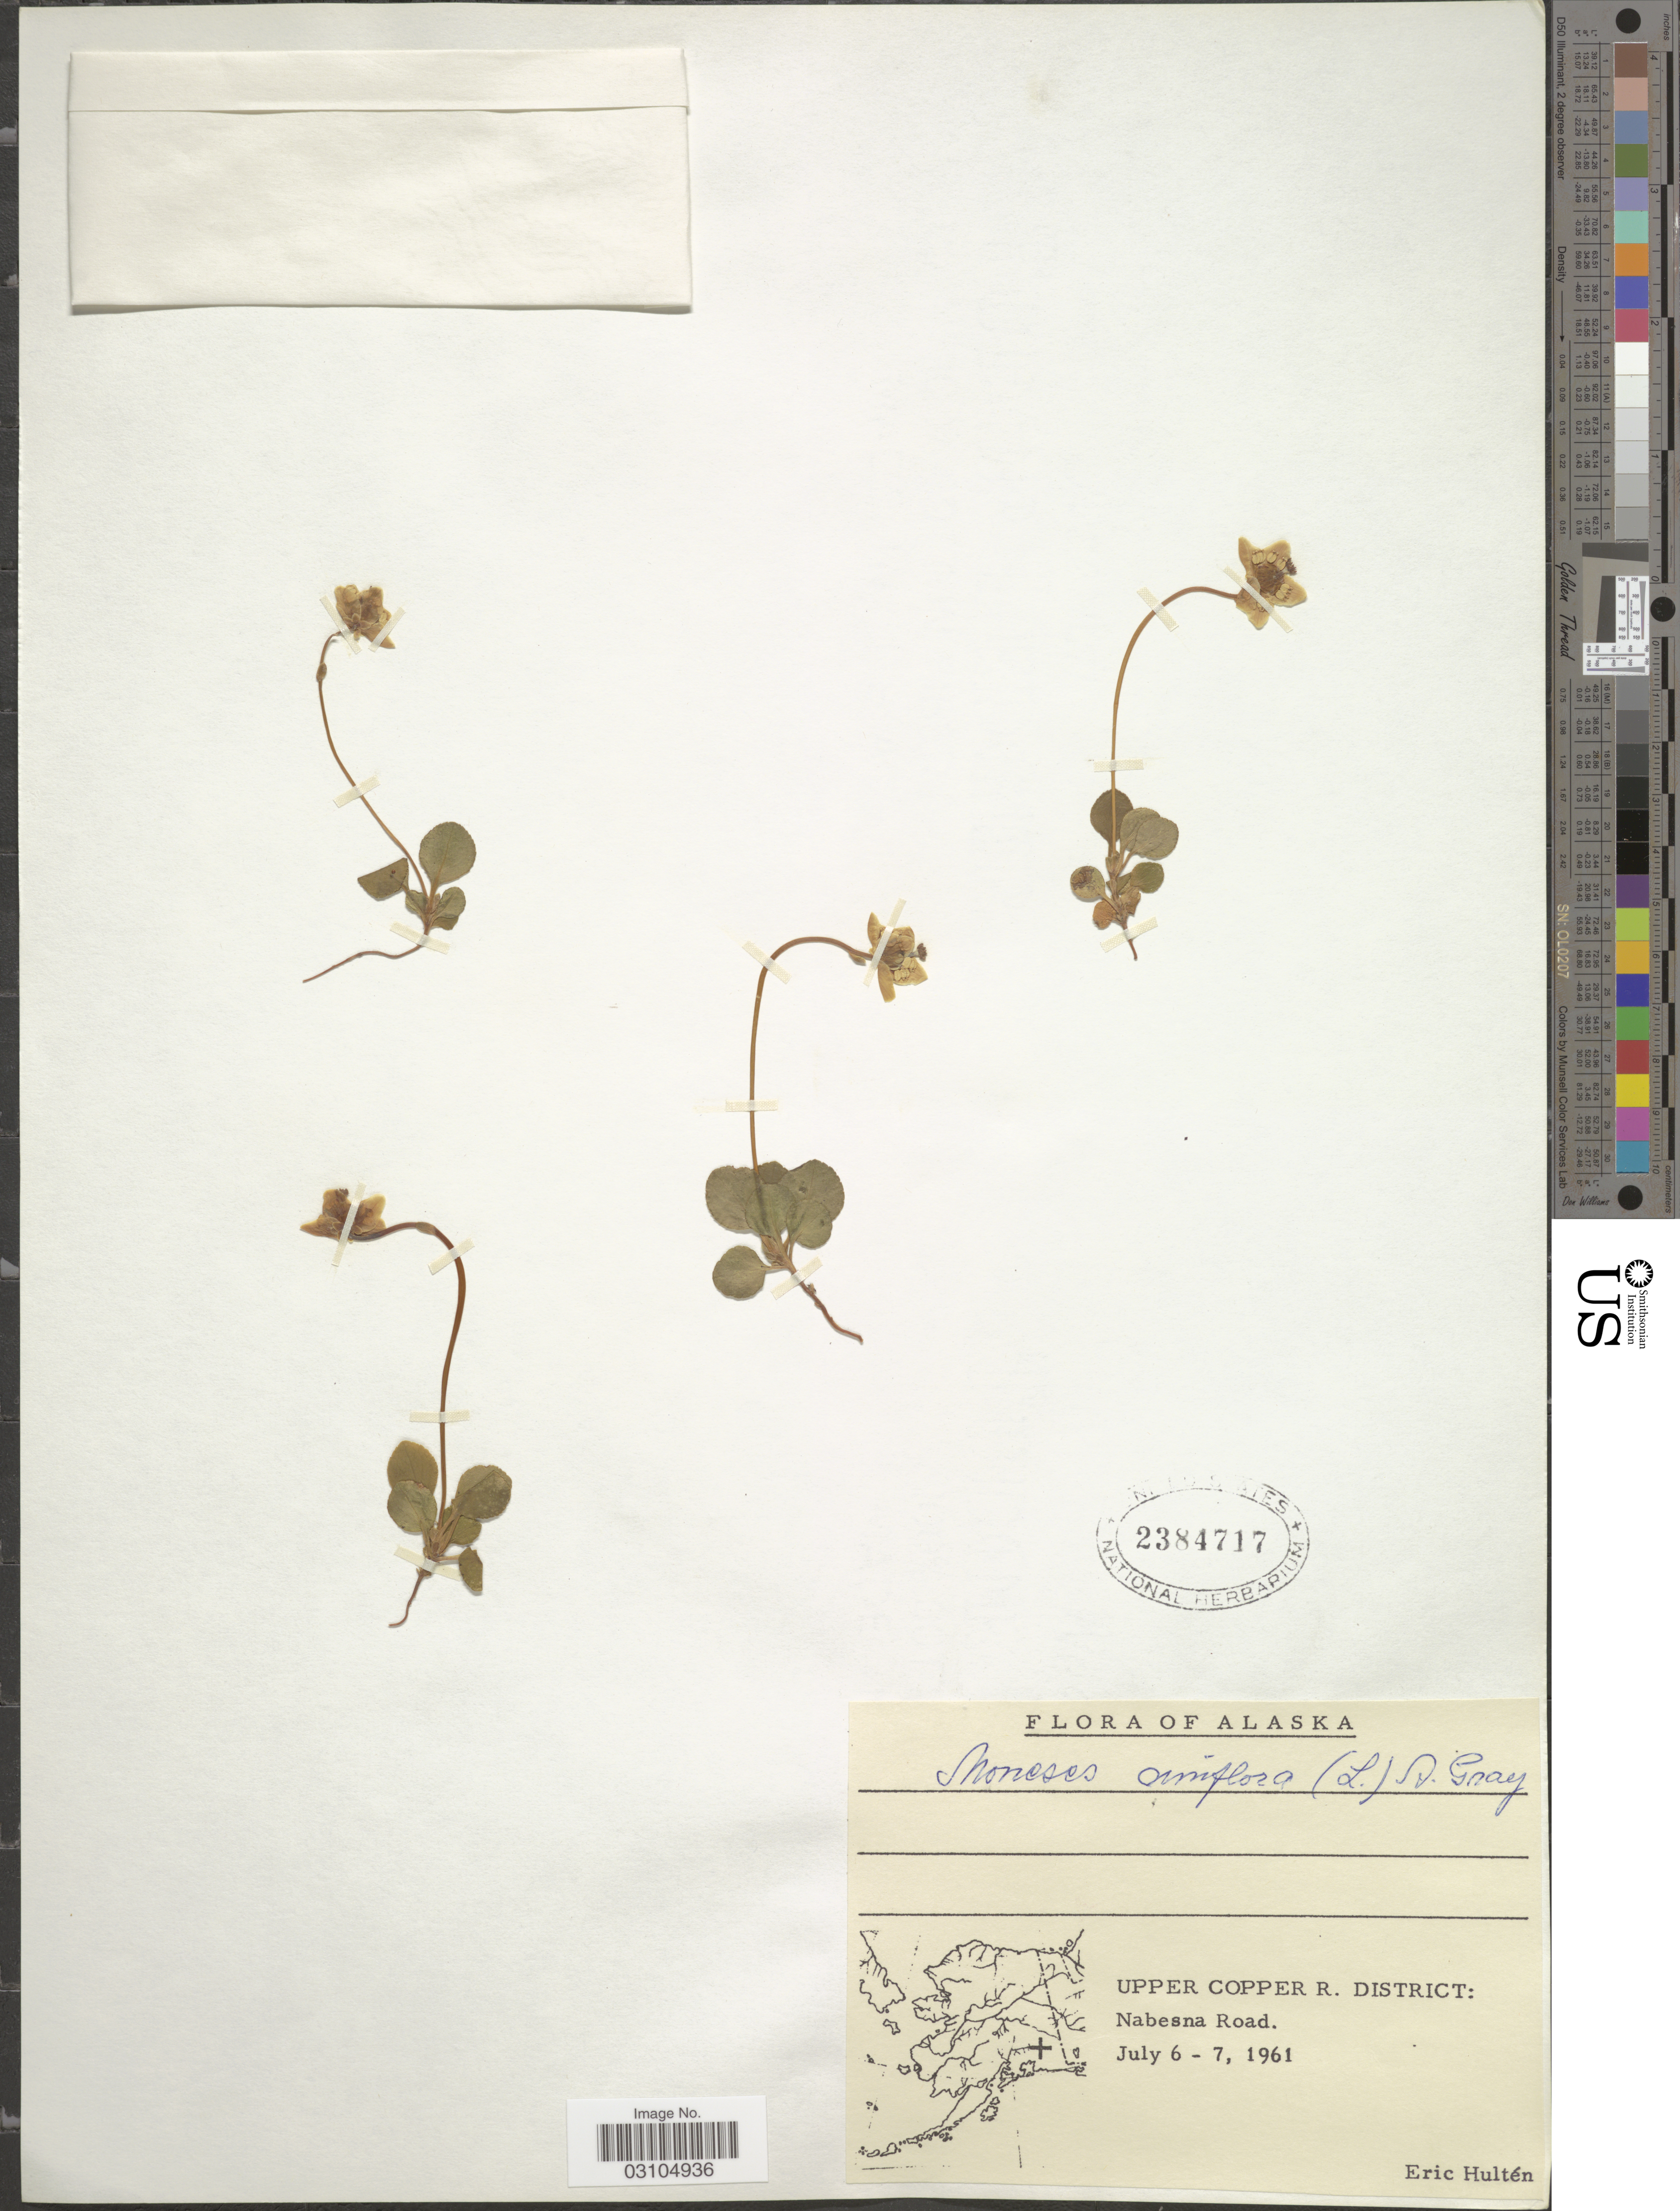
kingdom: Plantae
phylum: Tracheophyta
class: Magnoliopsida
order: Ericales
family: Ericaceae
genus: Moneses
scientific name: Moneses uniflora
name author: (L.) A. Gray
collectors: E. G. Hultén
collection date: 1961-07-06/1961-07-07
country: United States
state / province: Alaska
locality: Upper Copper R. District: Nabesna Road.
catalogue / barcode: US 2384717